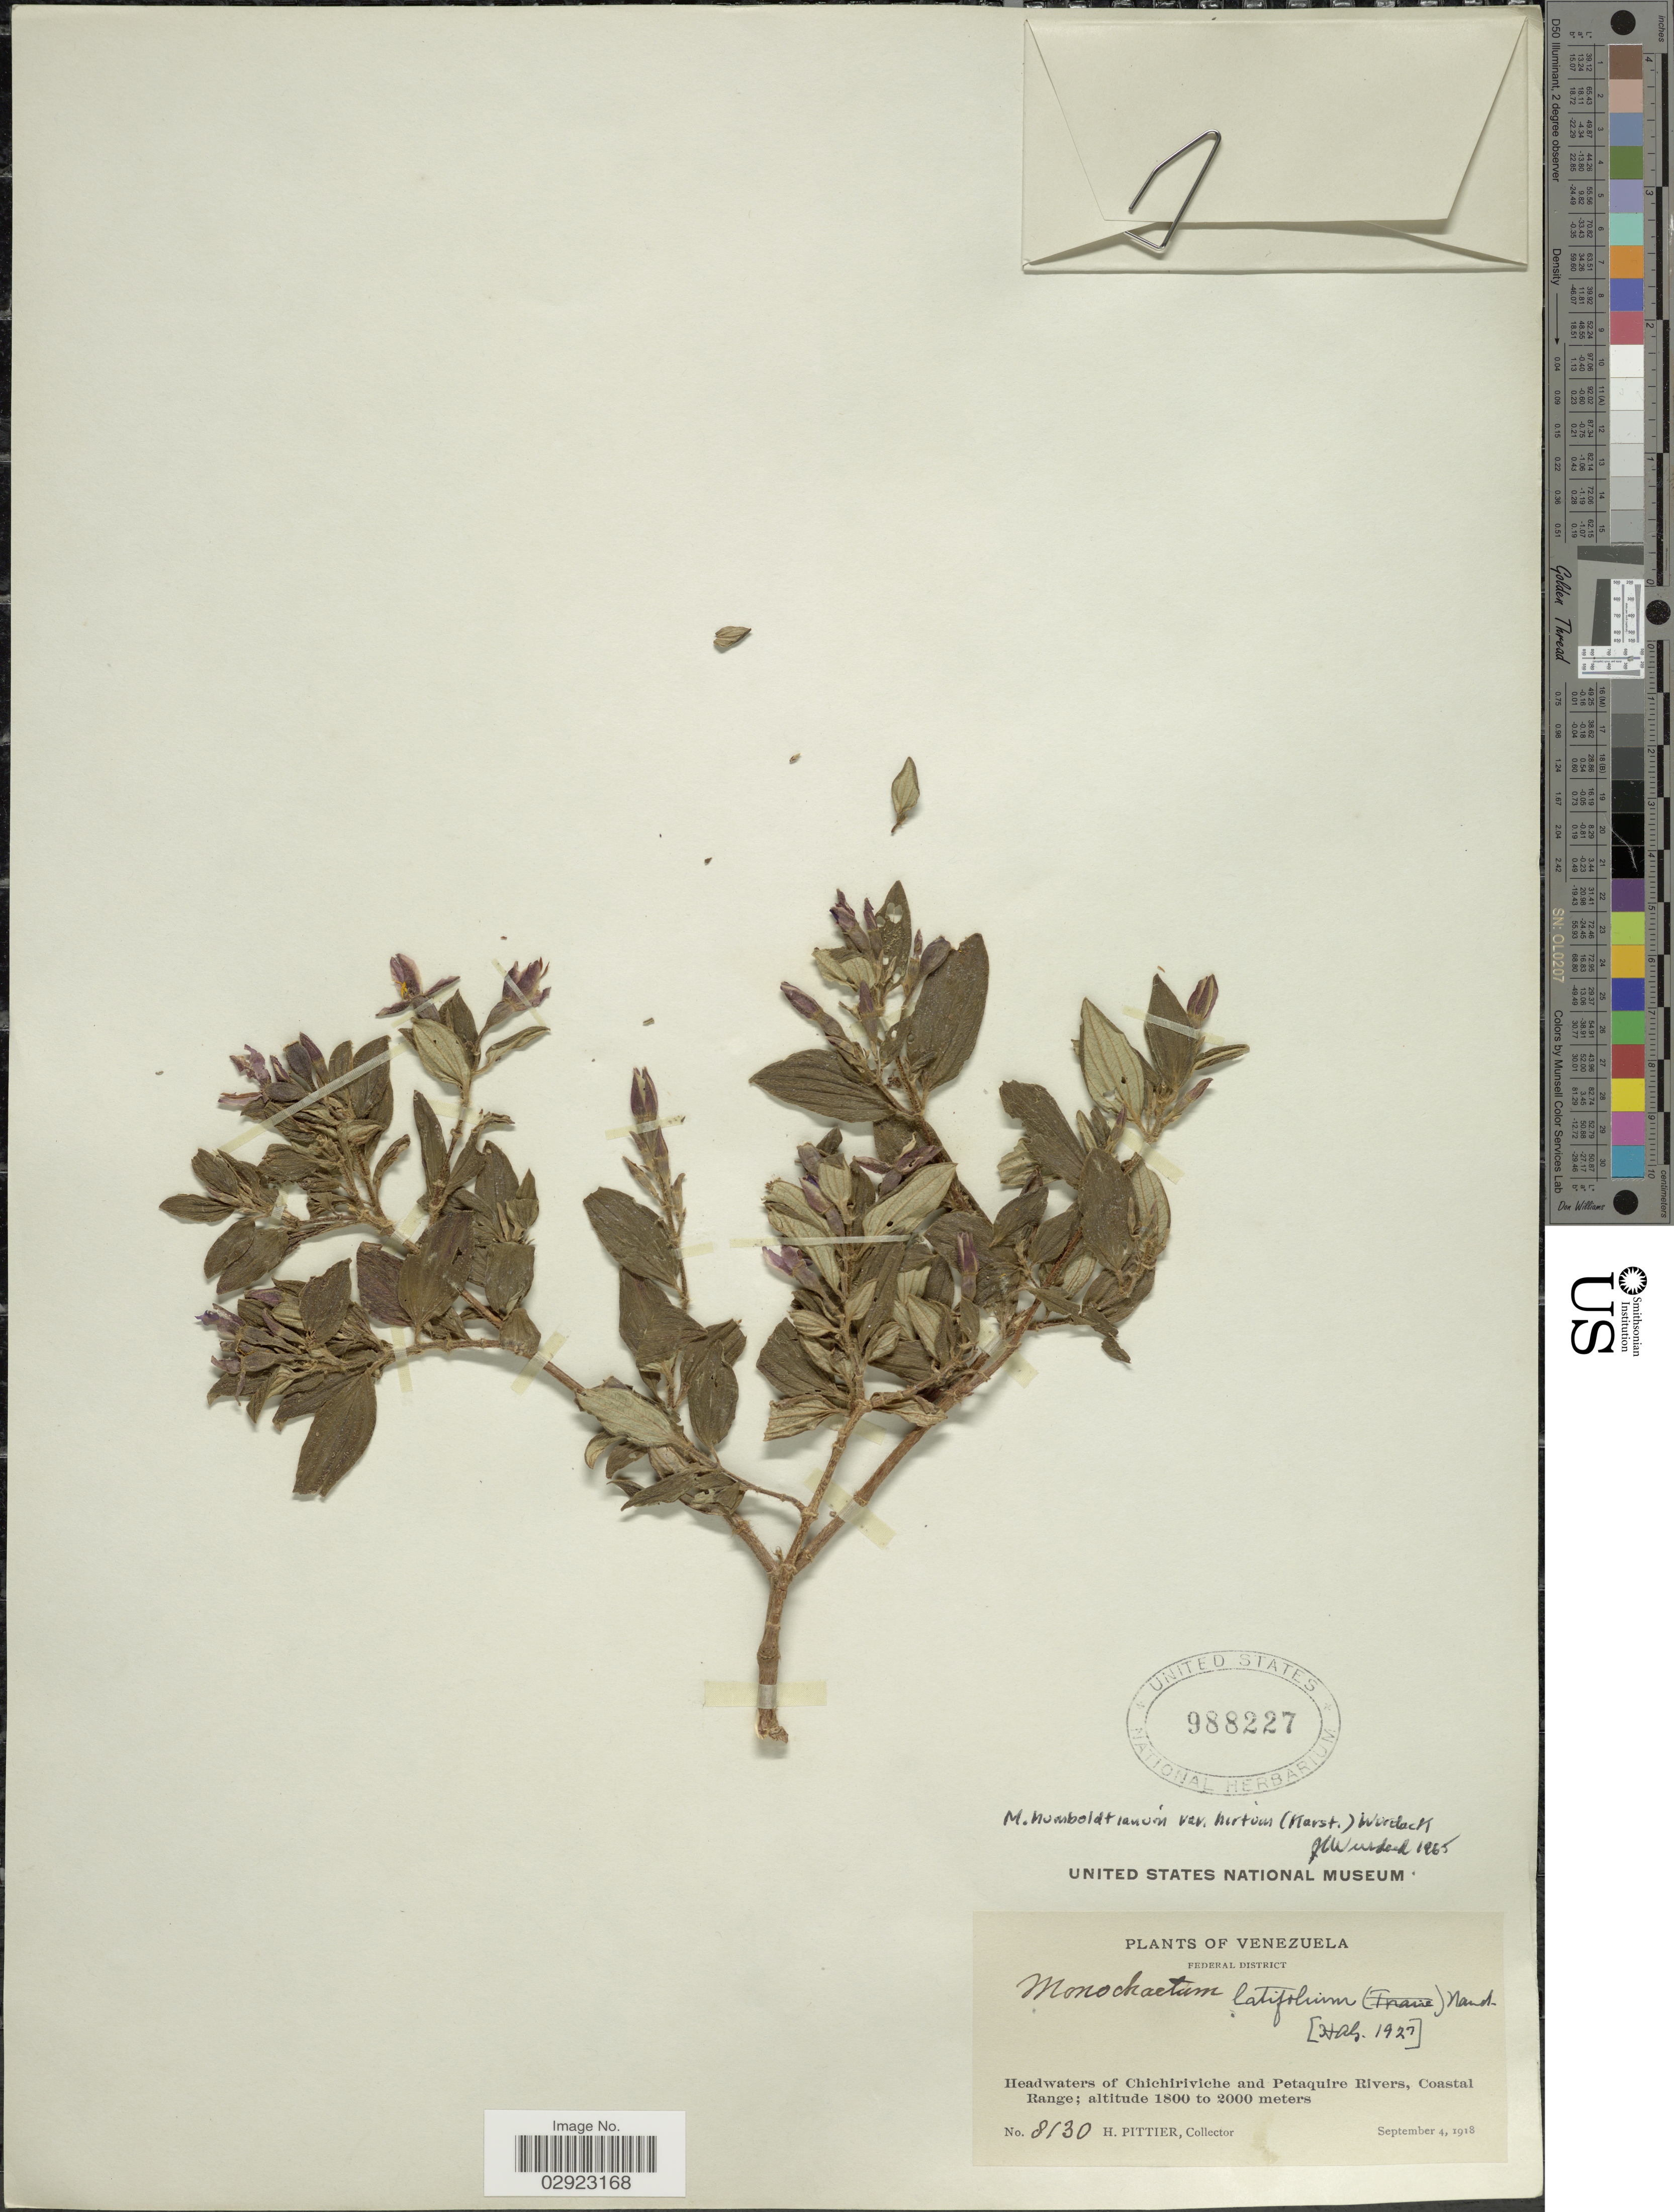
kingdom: Plantae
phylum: Tracheophyta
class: Magnoliopsida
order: Myrtales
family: Melastomataceae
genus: Monochaetum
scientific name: Monochaetum humboldtianum var. hirtum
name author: Wurdack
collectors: H. F. Pittier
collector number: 8130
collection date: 1918-09-04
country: Venezuela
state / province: Distrito Federal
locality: Federal District, Headwaters of Chichiriviche and Petaquire Rivers, Coastal Range.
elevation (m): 1800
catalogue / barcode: US 988227